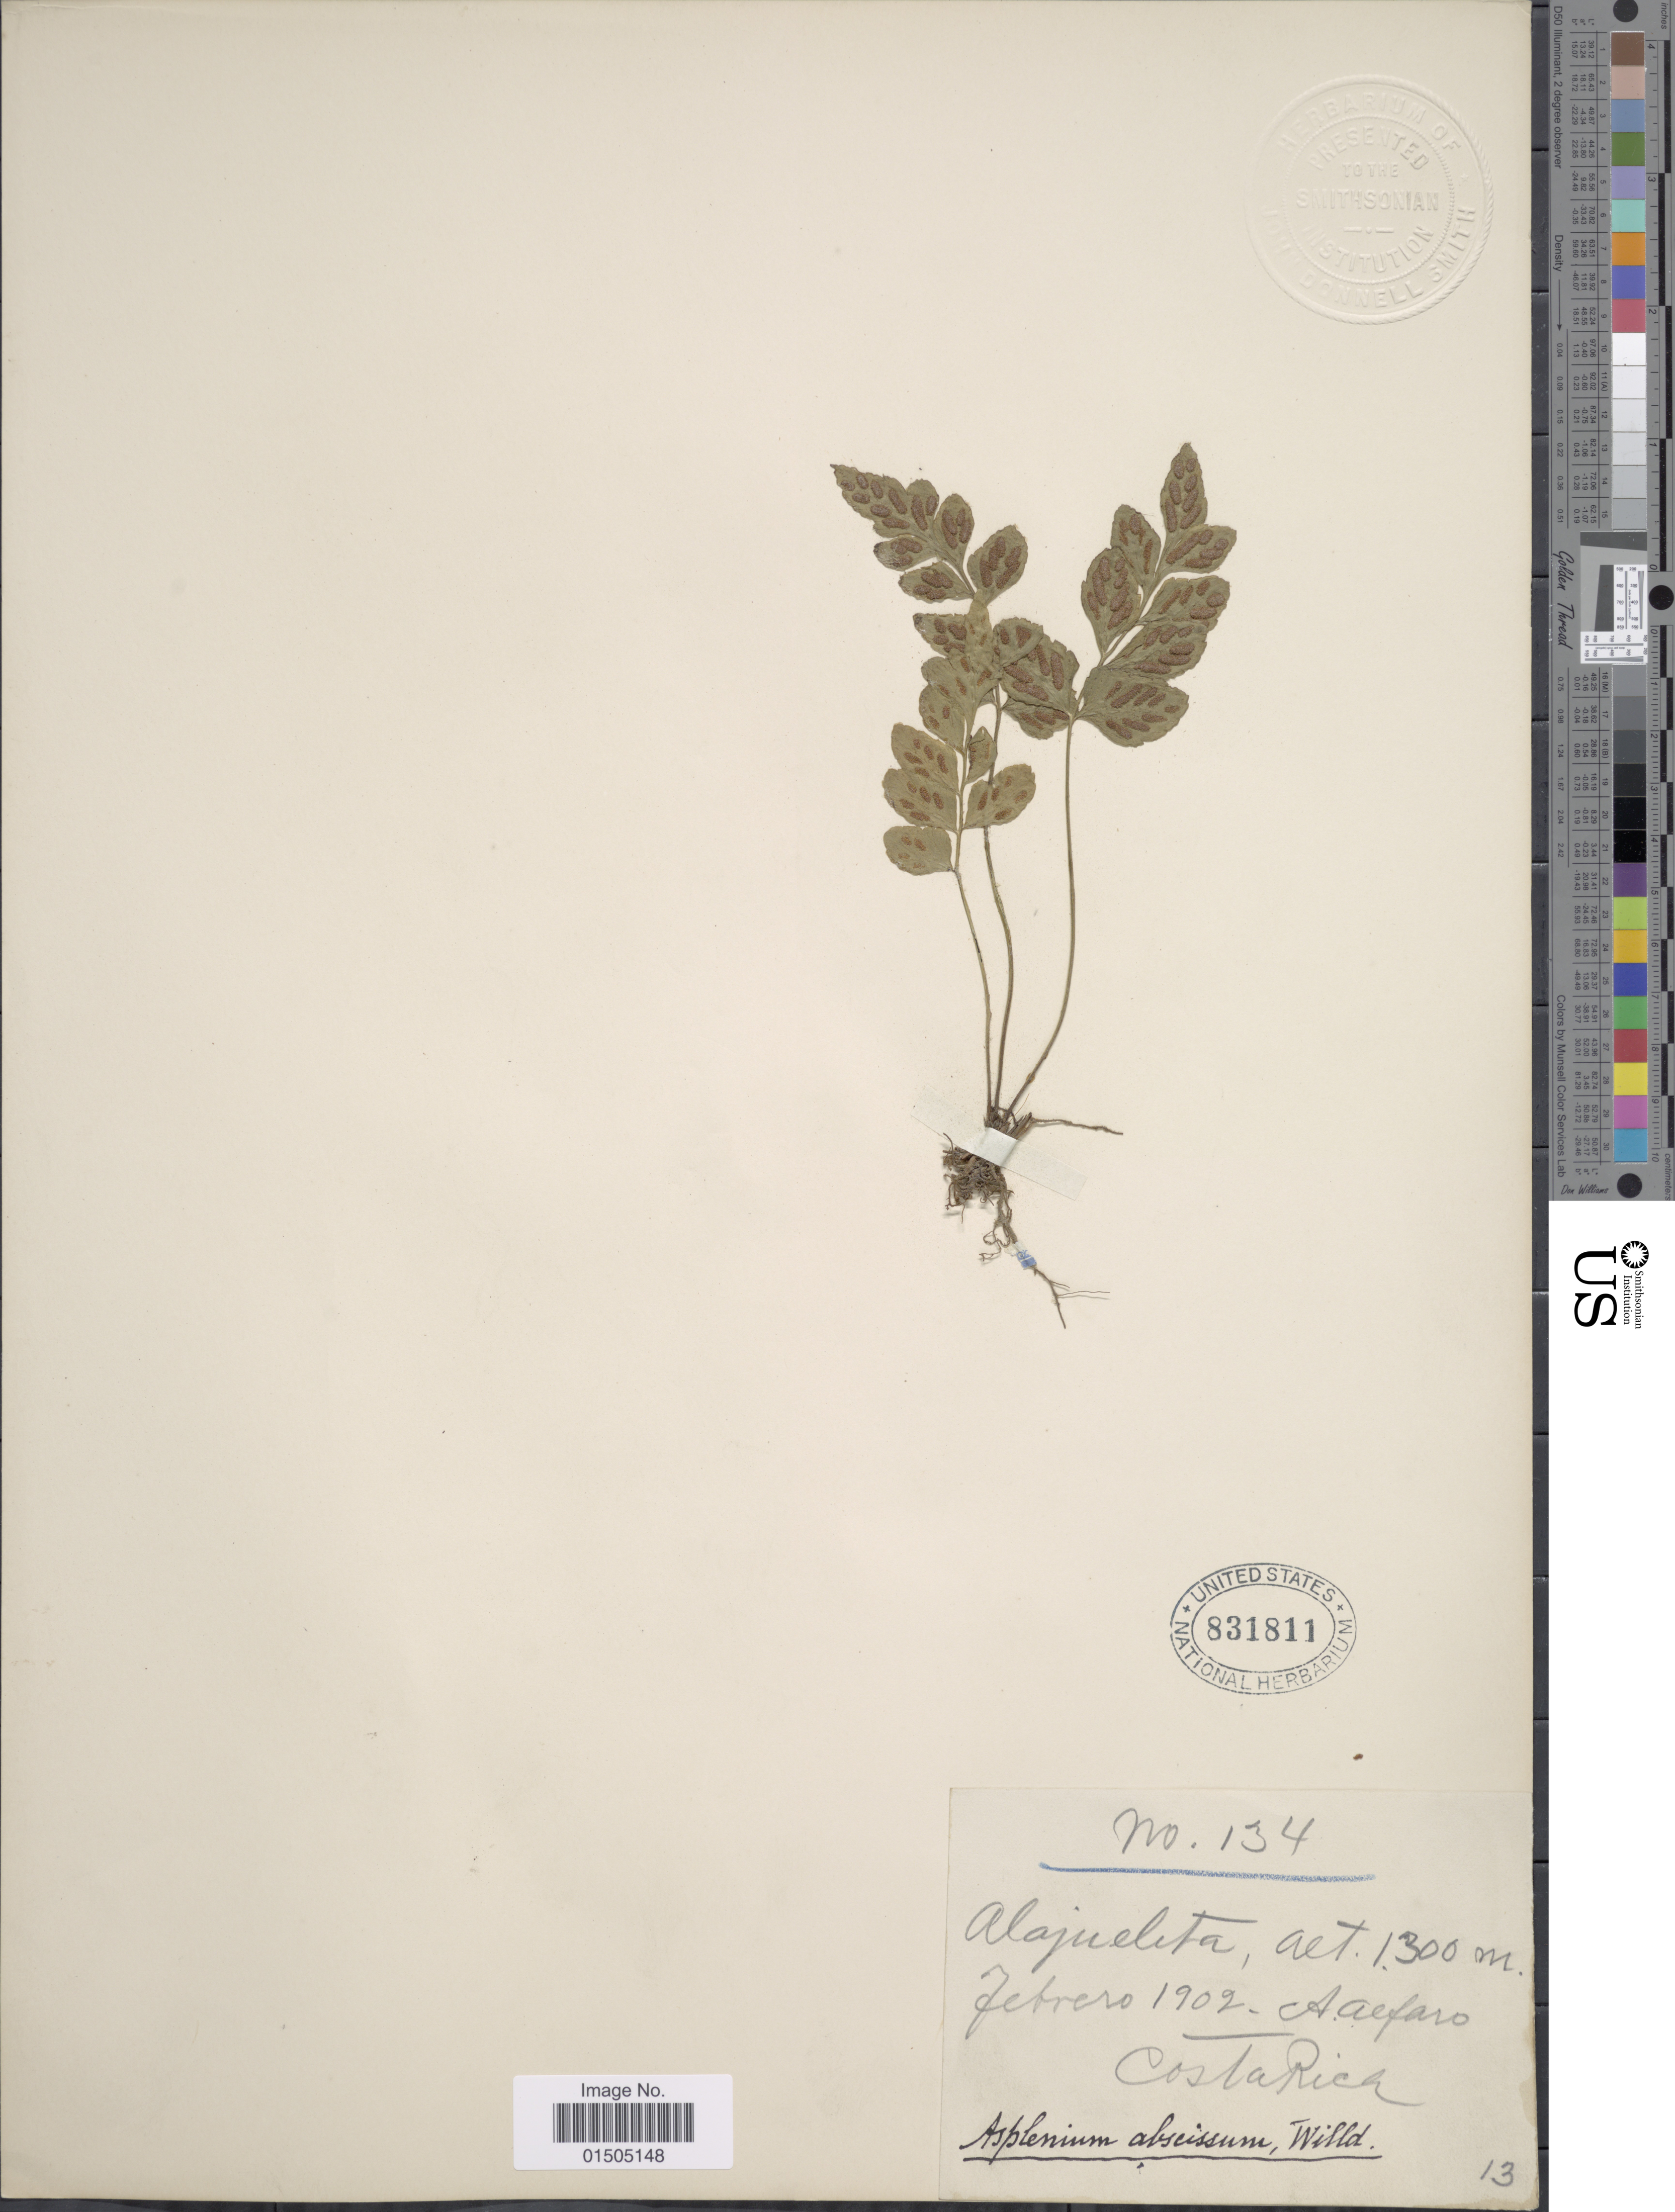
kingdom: Plantae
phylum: Tracheophyta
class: Polypodiopsida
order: Polypodiales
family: Aspleniaceae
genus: Asplenium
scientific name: Asplenium abscissum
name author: Willd.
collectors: A. Alfaro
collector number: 134/13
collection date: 1902-02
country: Costa Rica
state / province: Alajuela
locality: Alajuelita.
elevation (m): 1300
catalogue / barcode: US 831811